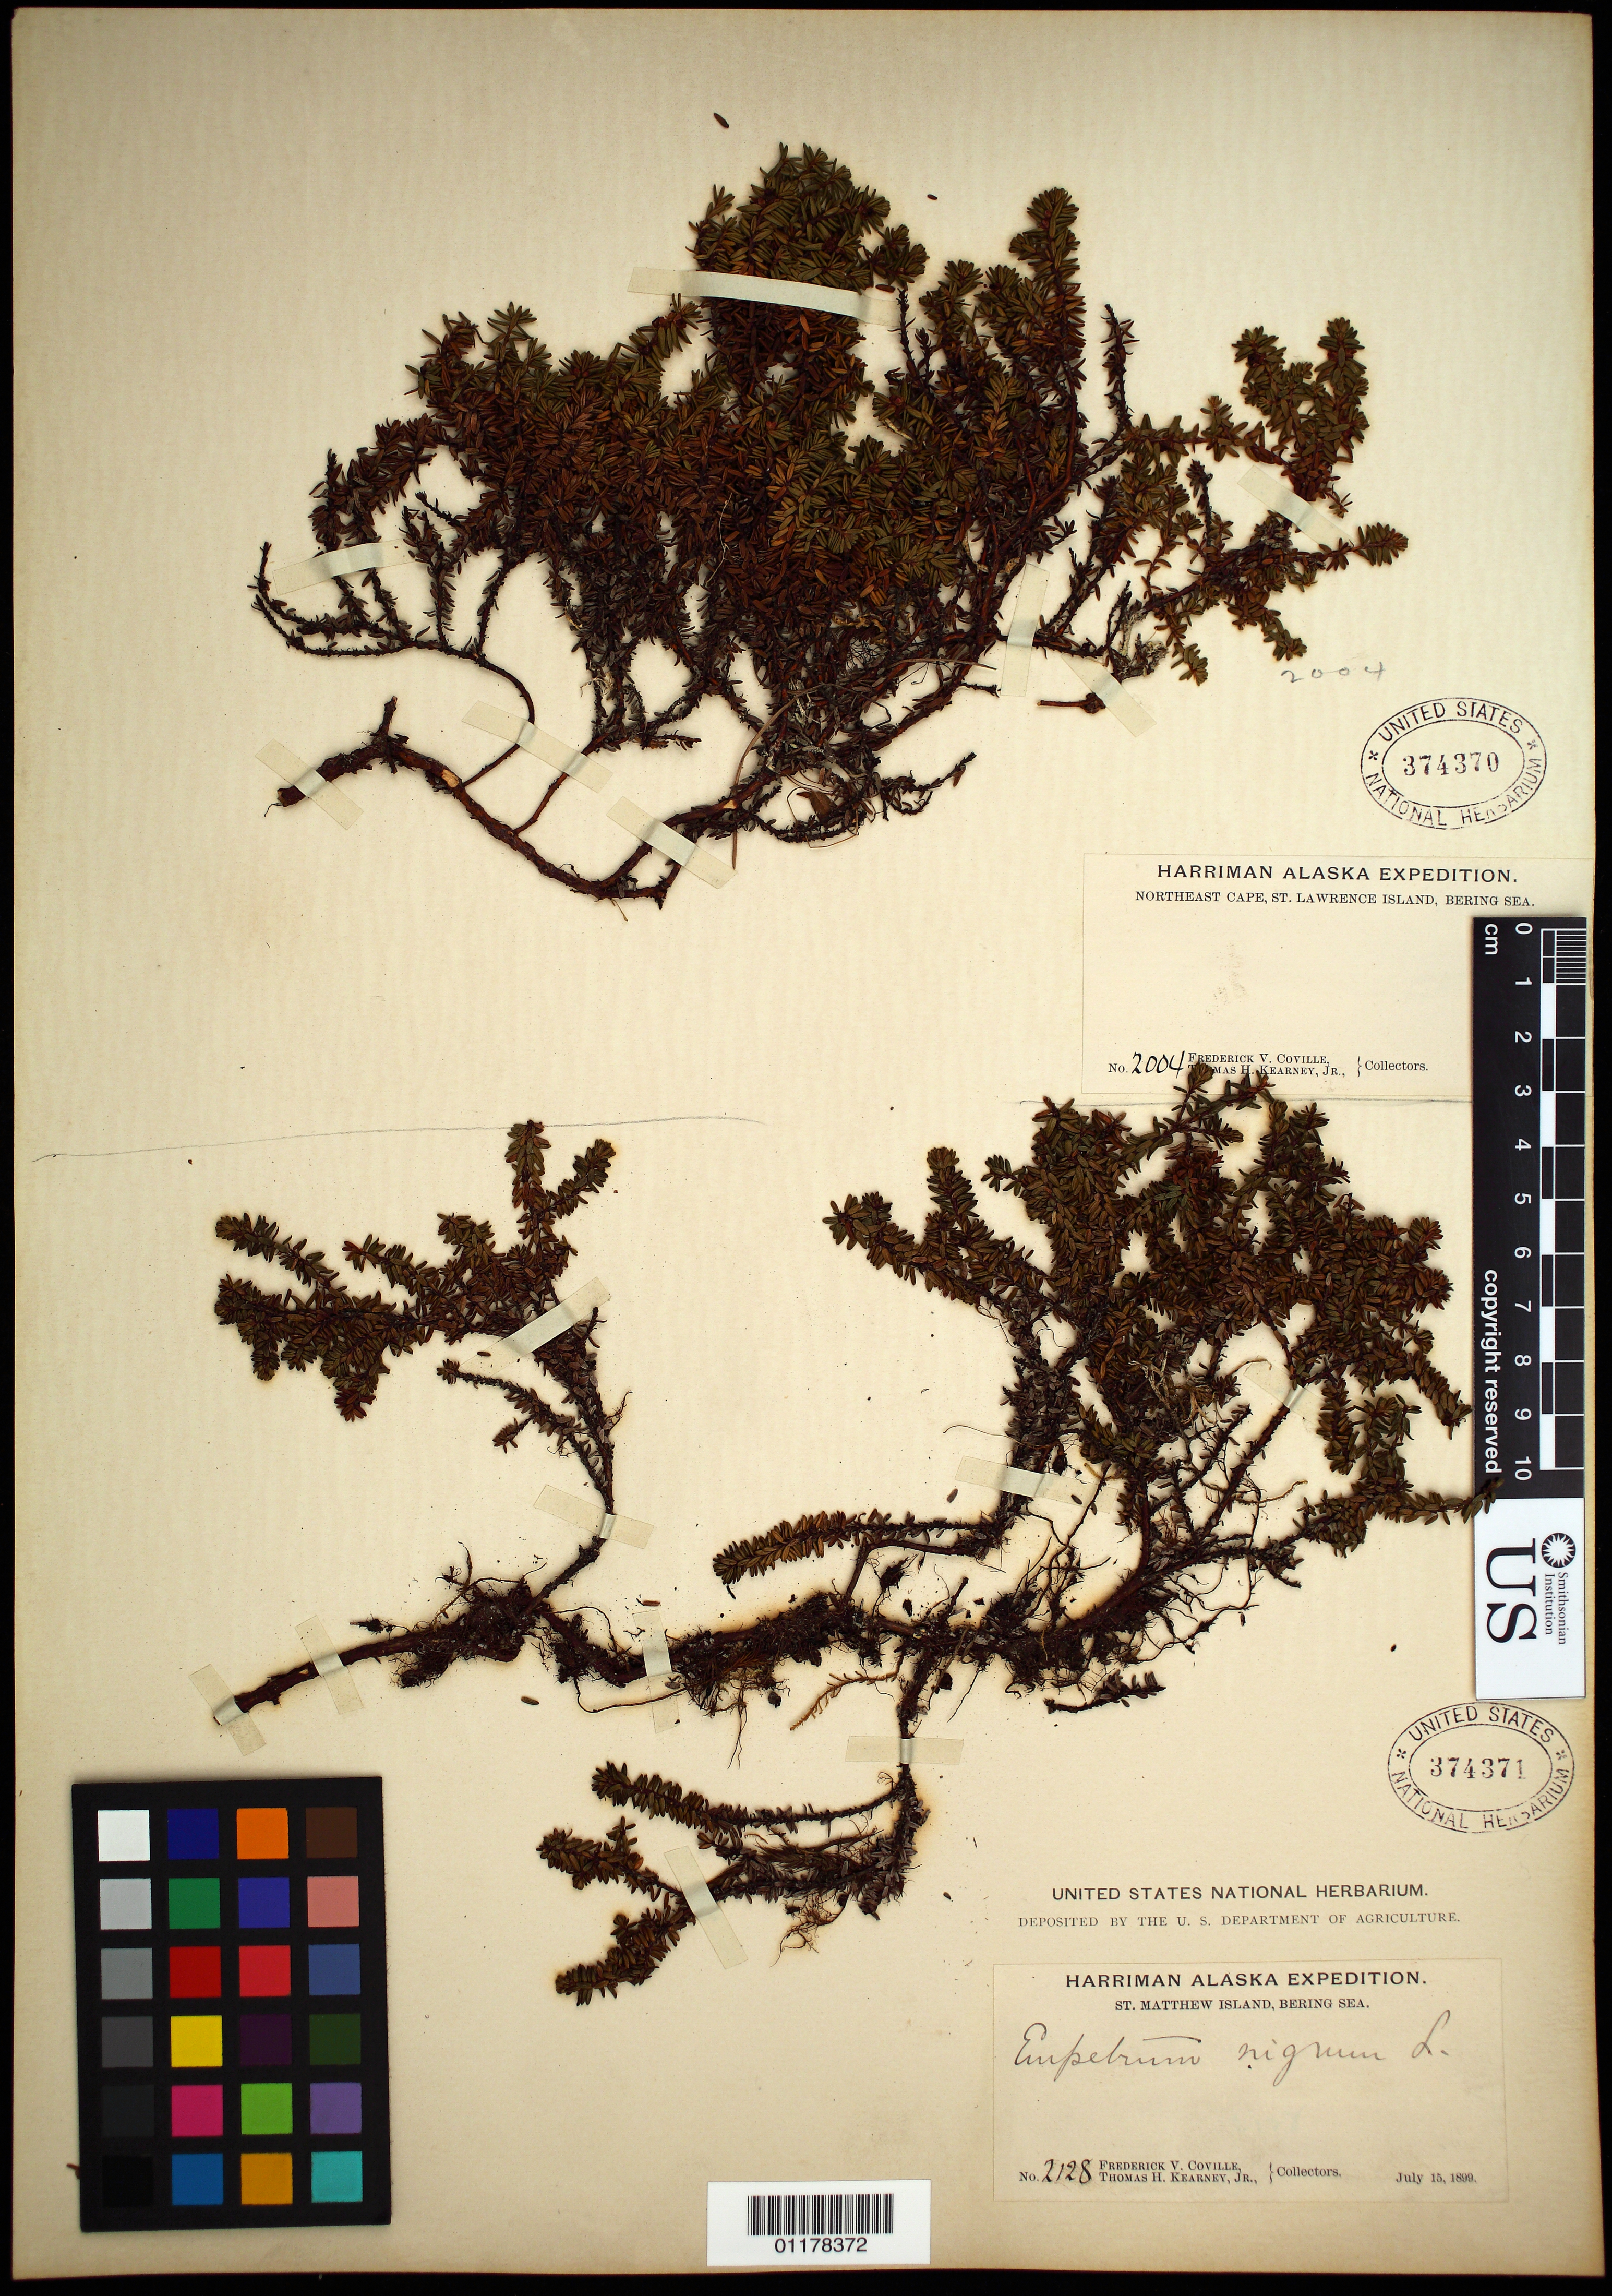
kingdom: Plantae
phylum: Tracheophyta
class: Magnoliopsida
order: Ericales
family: Ericaceae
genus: Empetrum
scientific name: Empetrum nigrum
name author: L.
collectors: F. V. Coville & T. H. Kearney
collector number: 2004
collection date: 1899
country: United States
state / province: Alaska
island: Saint Lawrence Island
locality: Northeast Cape, St.Lawrence Island, Bering Sea.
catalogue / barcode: US 374370-2